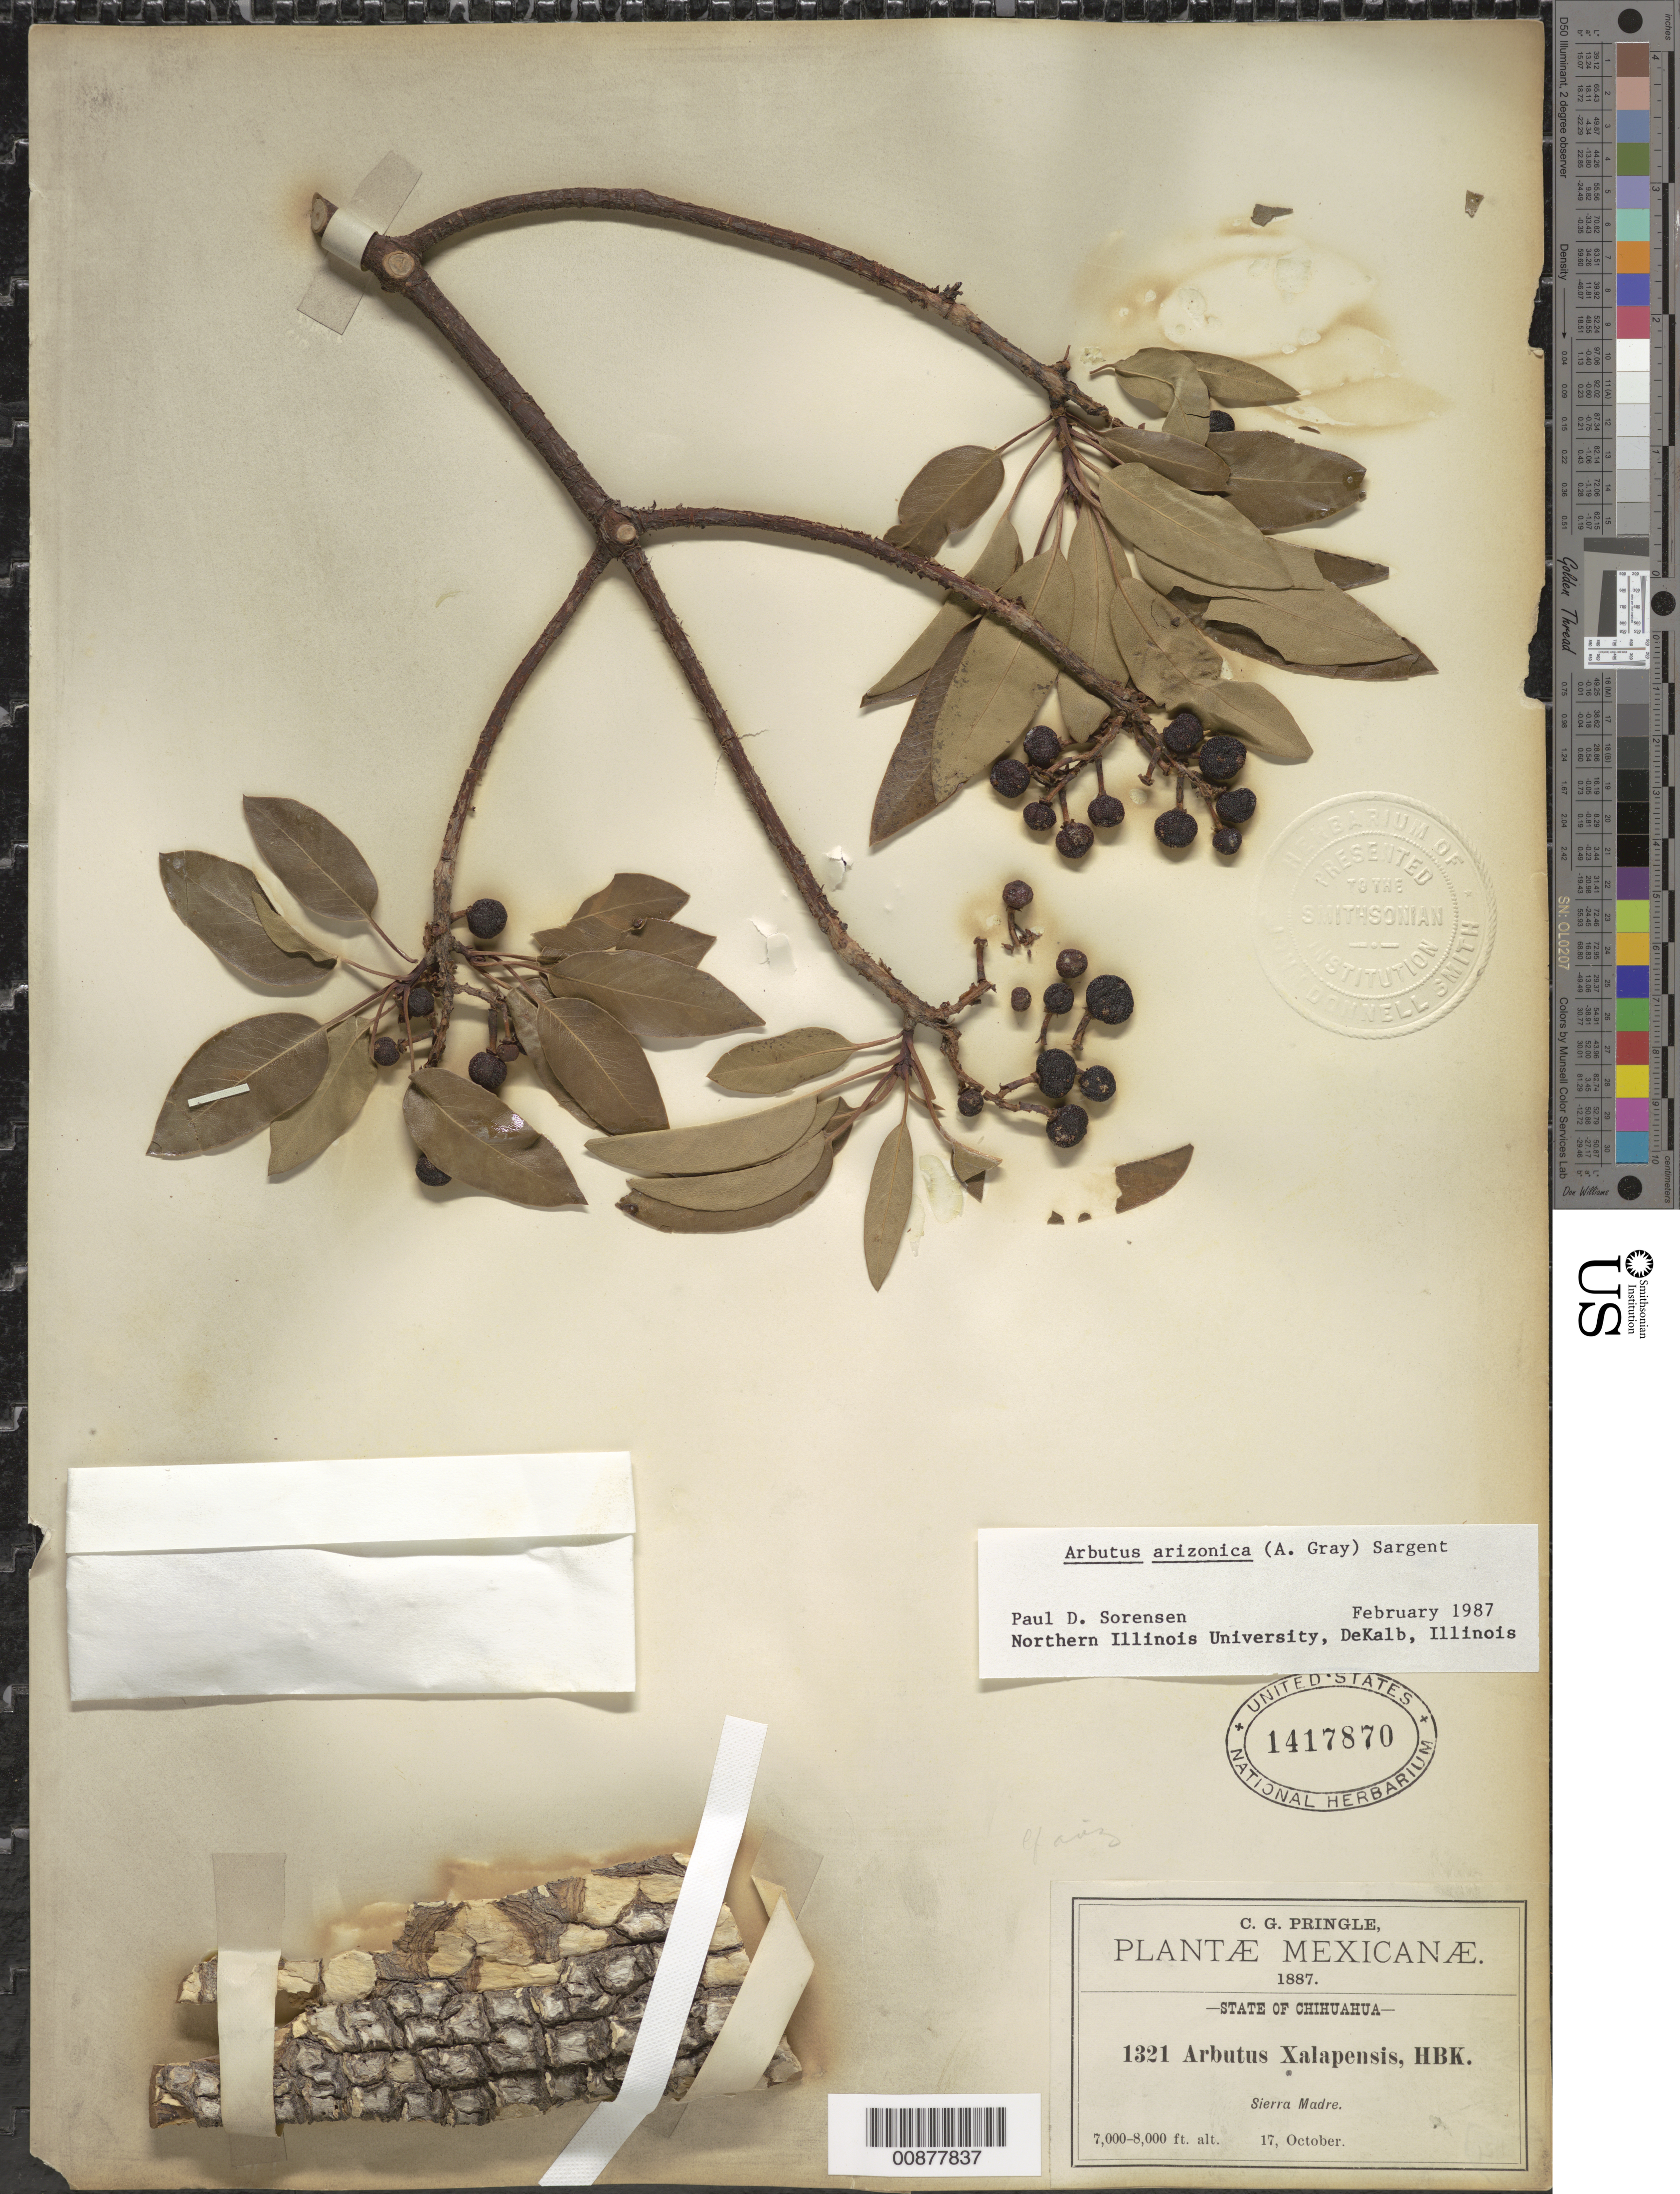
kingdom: Plantae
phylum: Tracheophyta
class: Magnoliopsida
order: Ericales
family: Ericaceae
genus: Arbutus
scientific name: Arbutus arizonica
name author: (A. Gray) Sarg.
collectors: C. G. Pringle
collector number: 1321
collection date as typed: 17 Oct 1887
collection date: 1887-10-17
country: Mexico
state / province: Chihuahua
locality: Sierra Madre, Chihuahua.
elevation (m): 2134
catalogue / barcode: US 1417870